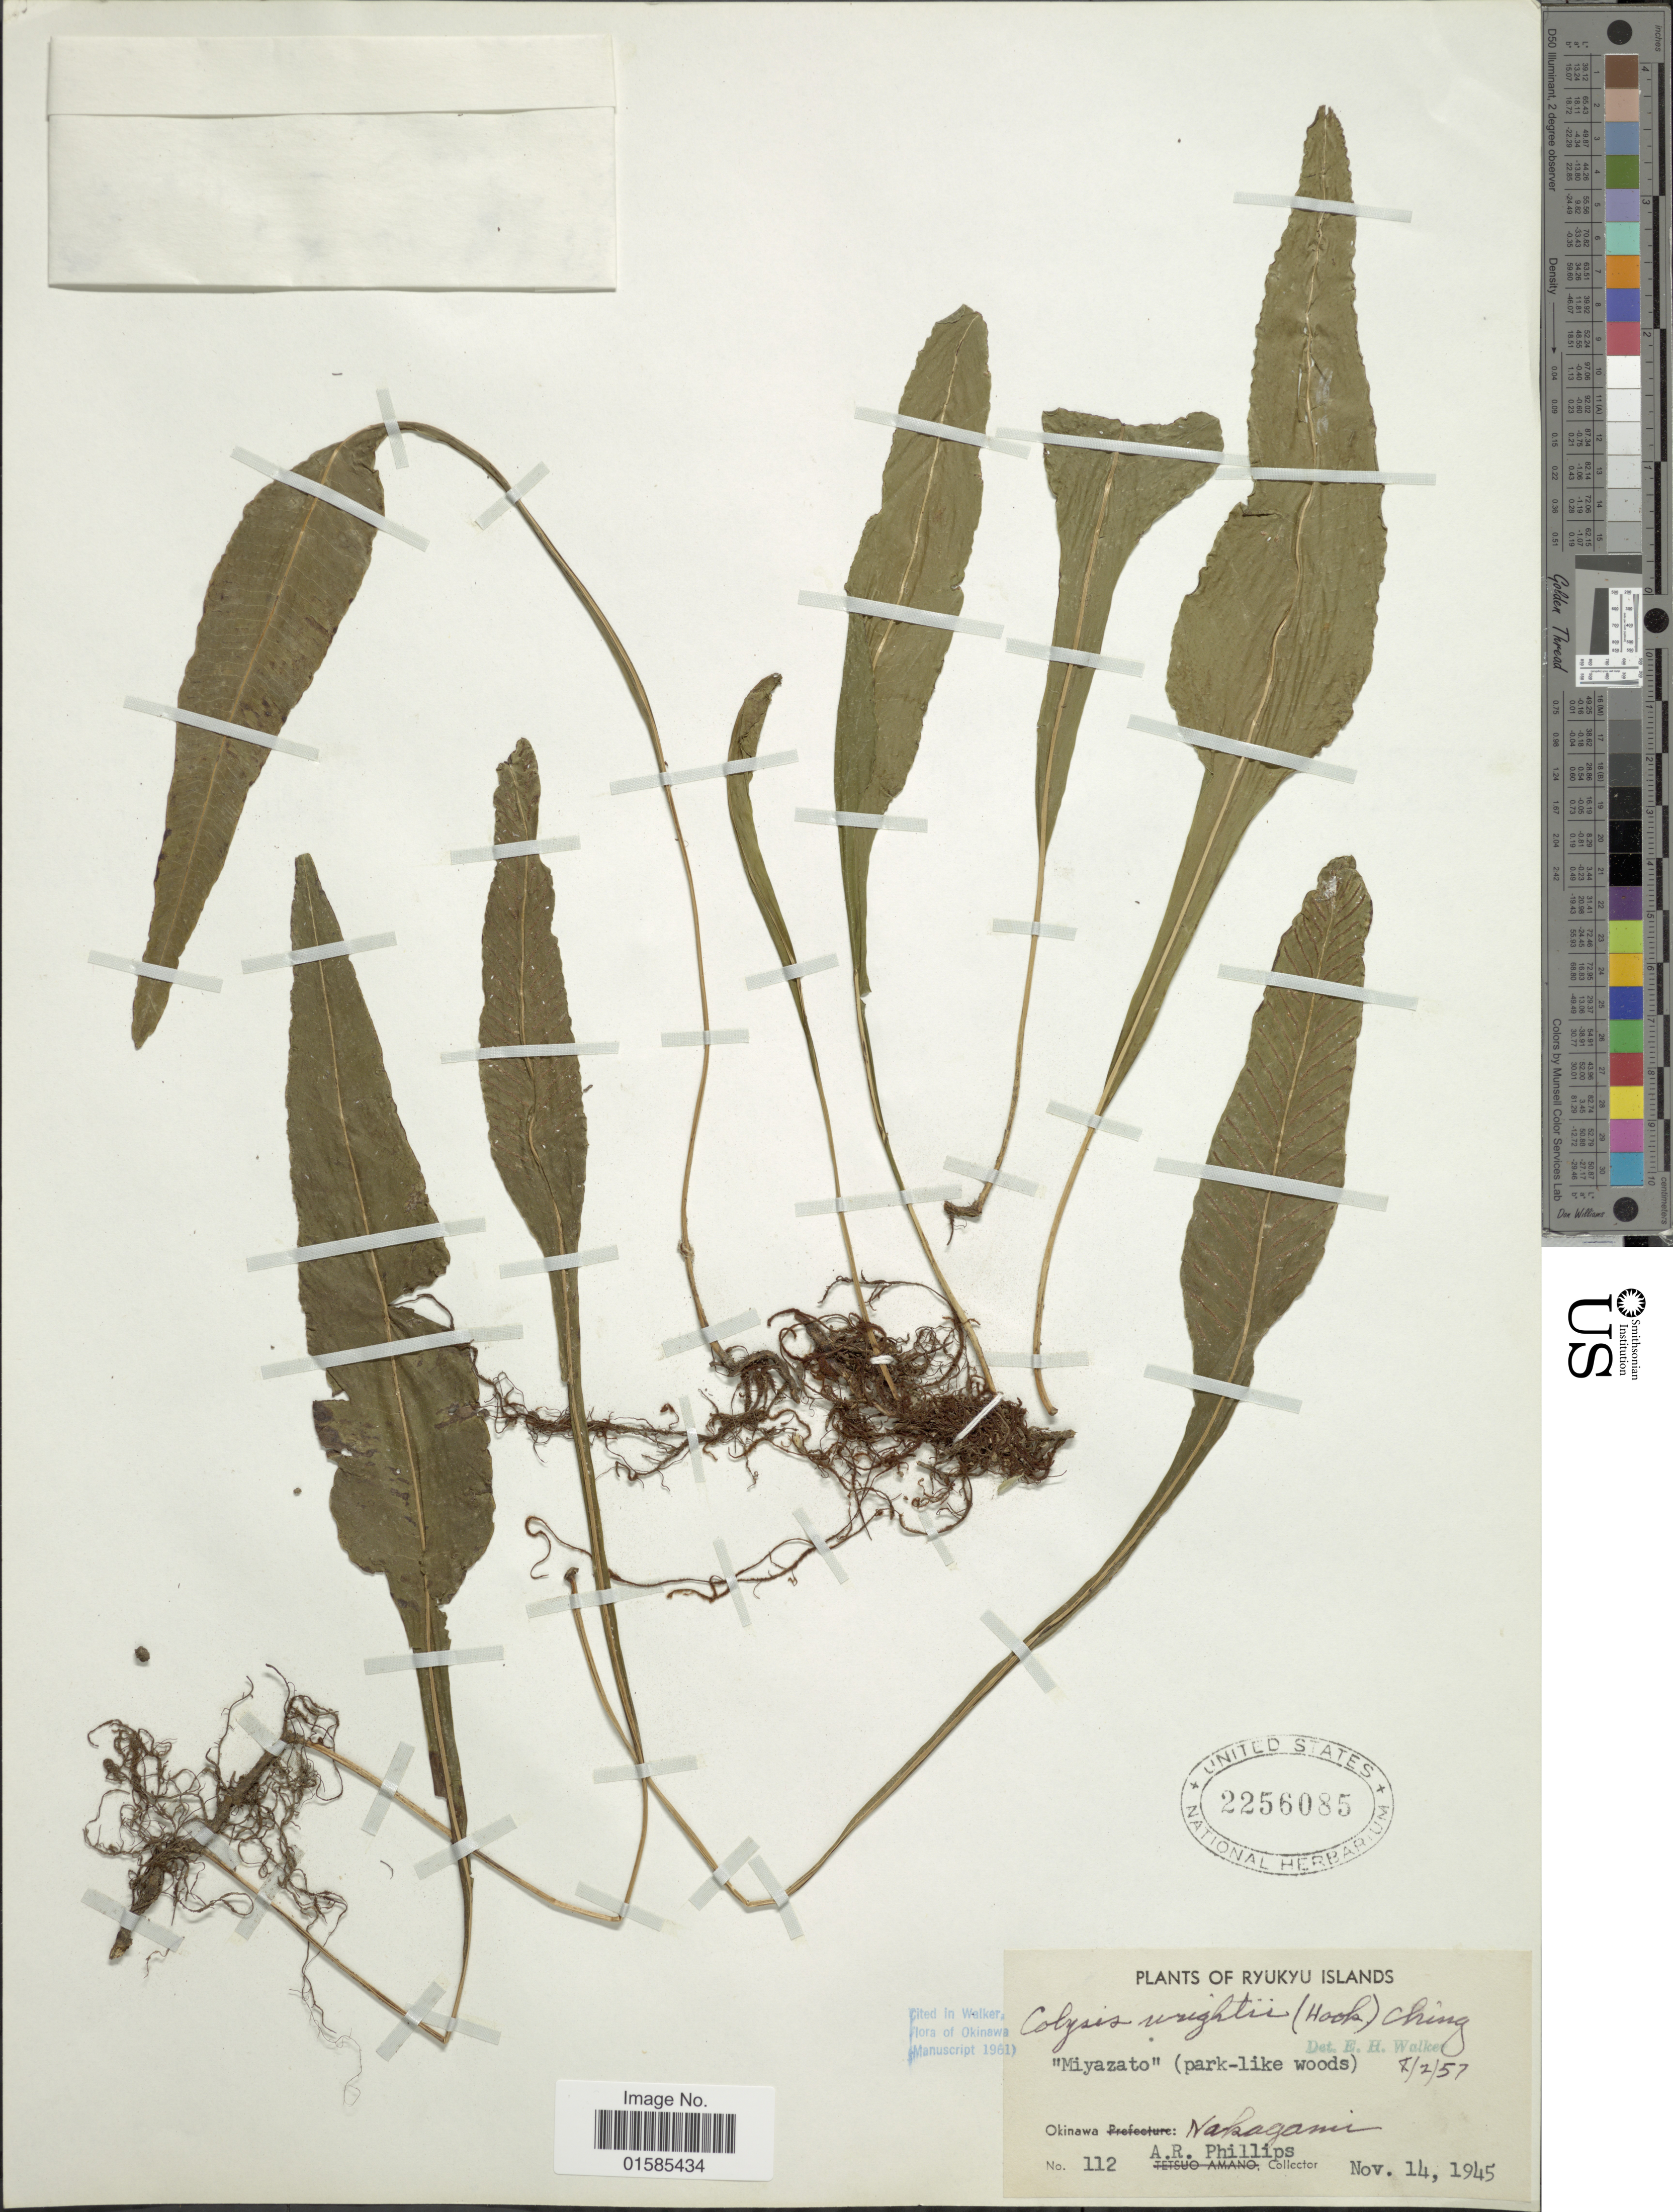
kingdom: Plantae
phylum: Tracheophyta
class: Polypodiopsida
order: Polypodiales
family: Polypodiaceae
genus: Leptochilus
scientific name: Leptochilus wrightii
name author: (Hook.) X.C. Zhang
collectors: A. R. Phillips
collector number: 112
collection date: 1945-11-14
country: Japan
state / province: Okinawa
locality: Ryukyu Islands, "Miyazato", Okinawa, Nakagami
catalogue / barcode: US 2256085